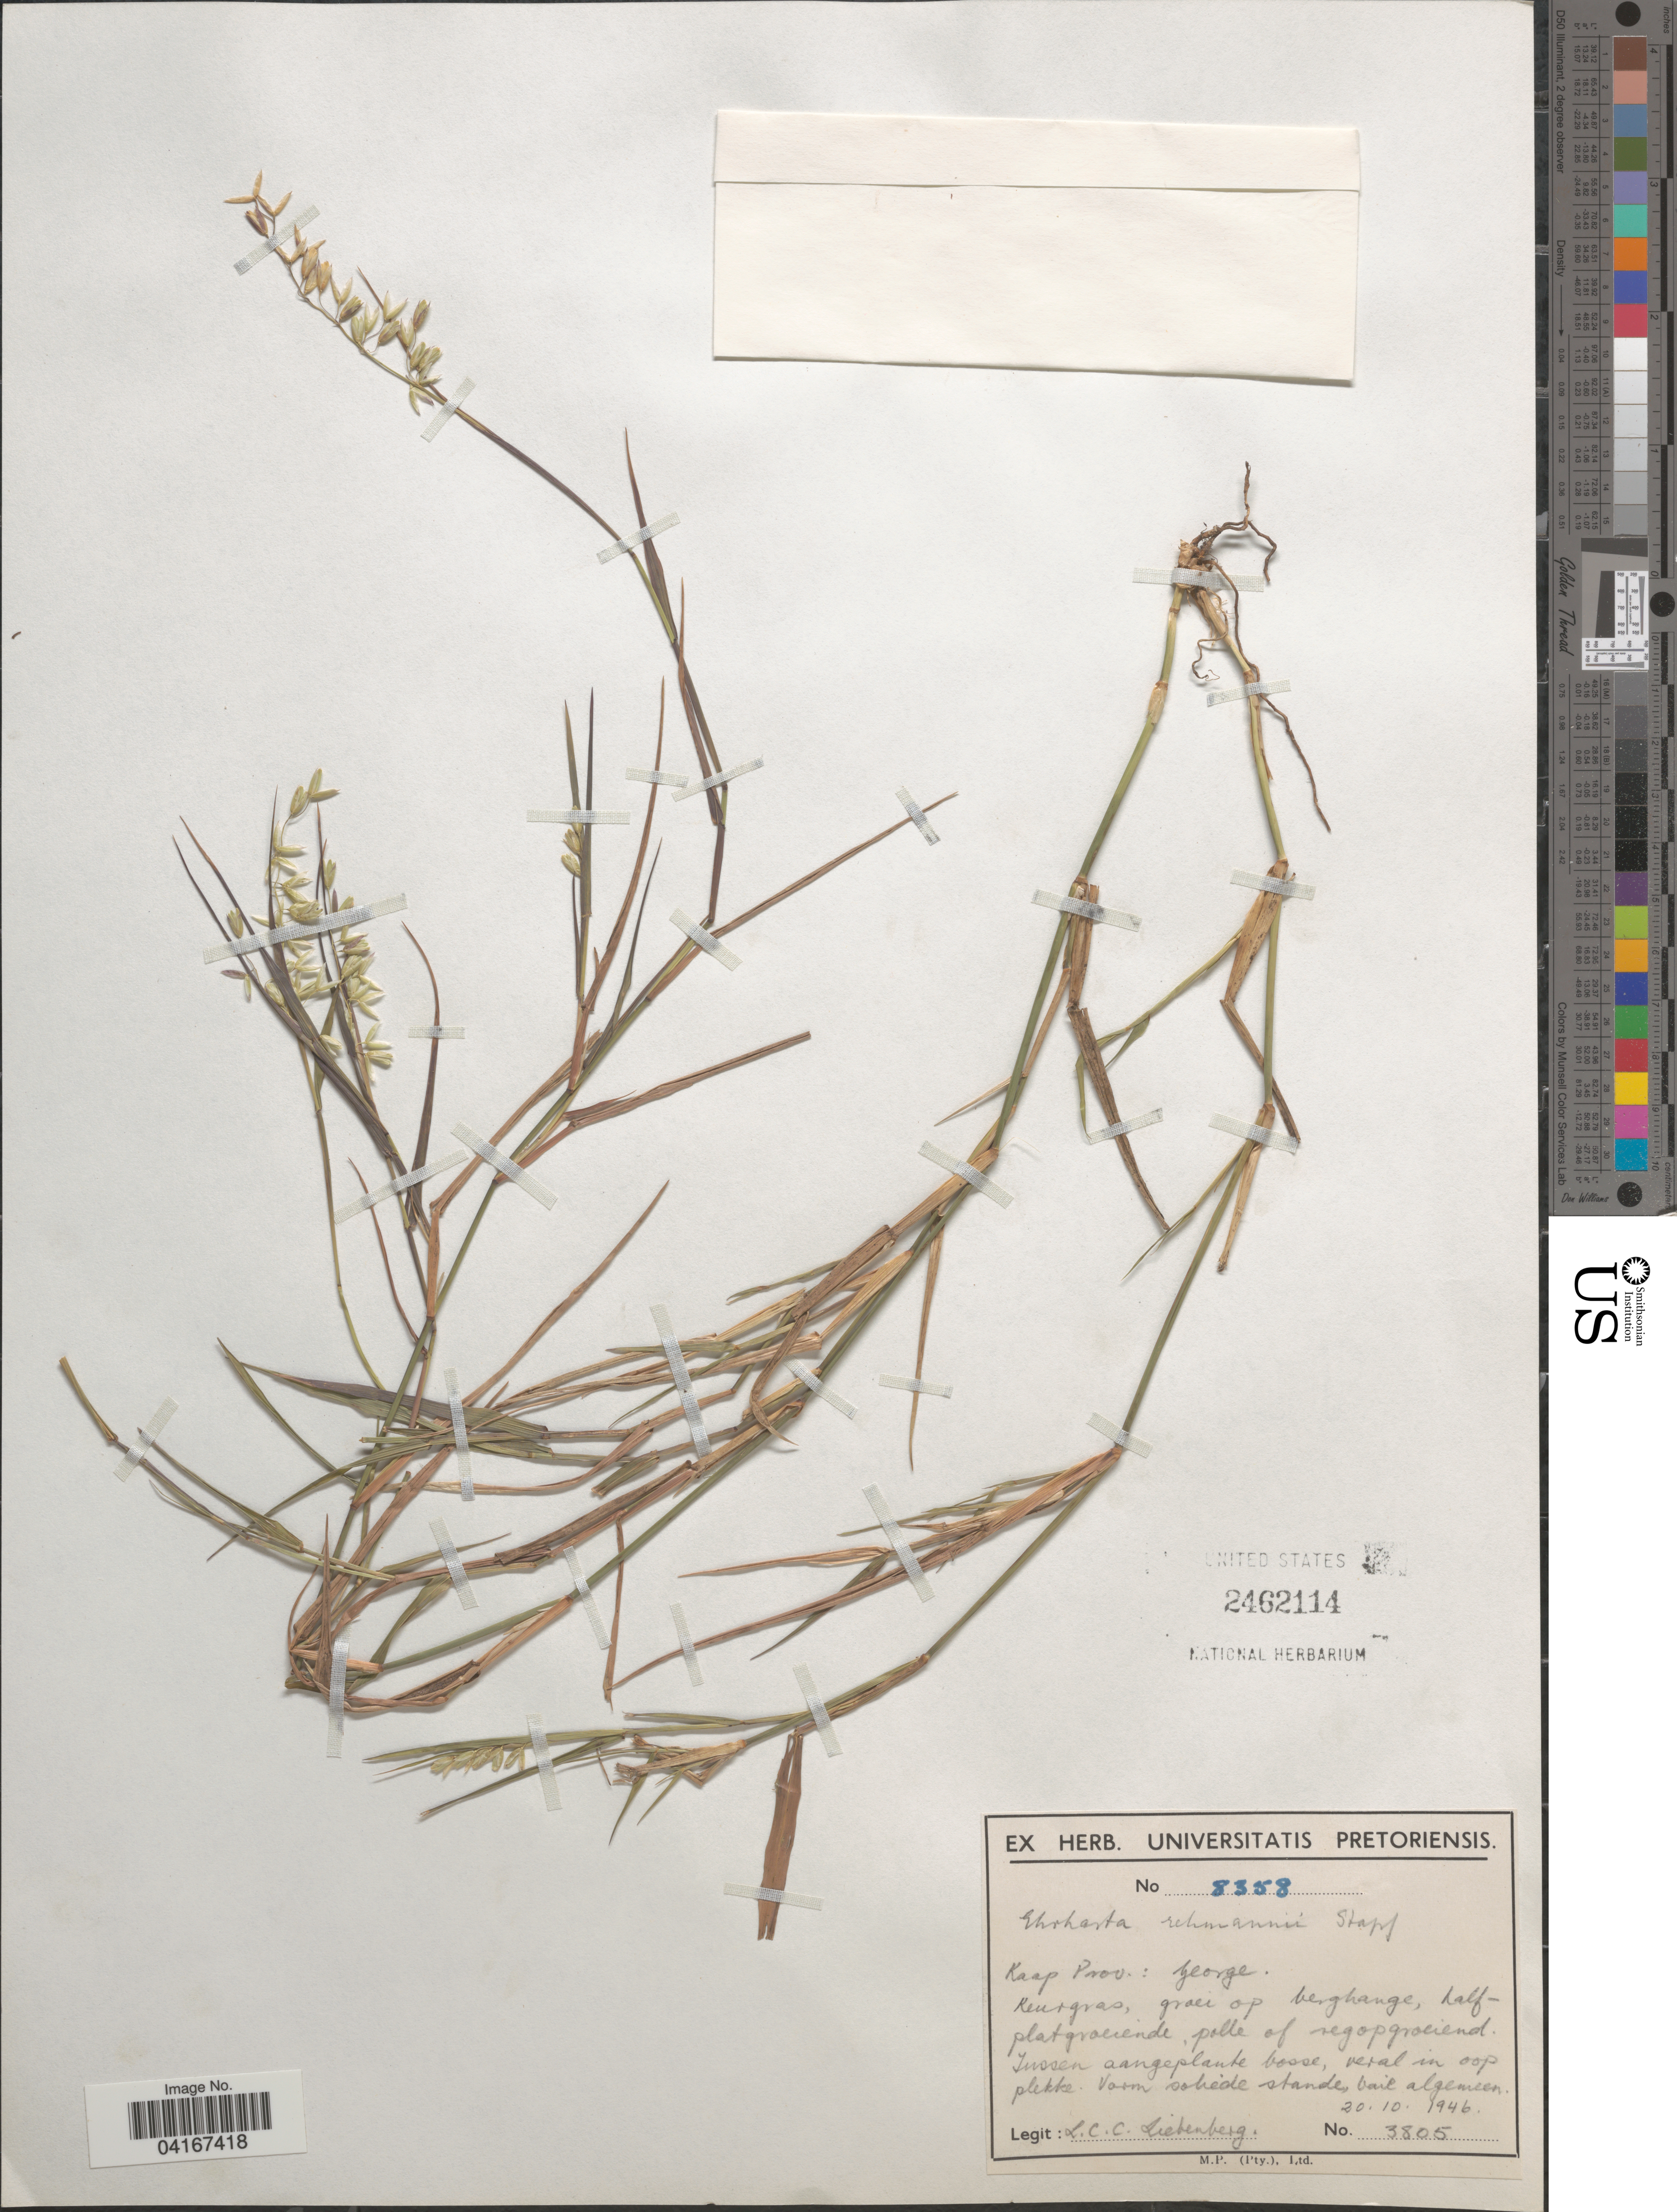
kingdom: Plantae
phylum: Tracheophyta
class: Liliopsida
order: Poales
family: Poaceae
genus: Ehrharta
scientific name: Ehrharta rehmannii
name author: Stapf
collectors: L. Liebenberg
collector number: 3805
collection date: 1946-10-20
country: South Africa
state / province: Western Cape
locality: Kaap Prv.: George.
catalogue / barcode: US 2462114